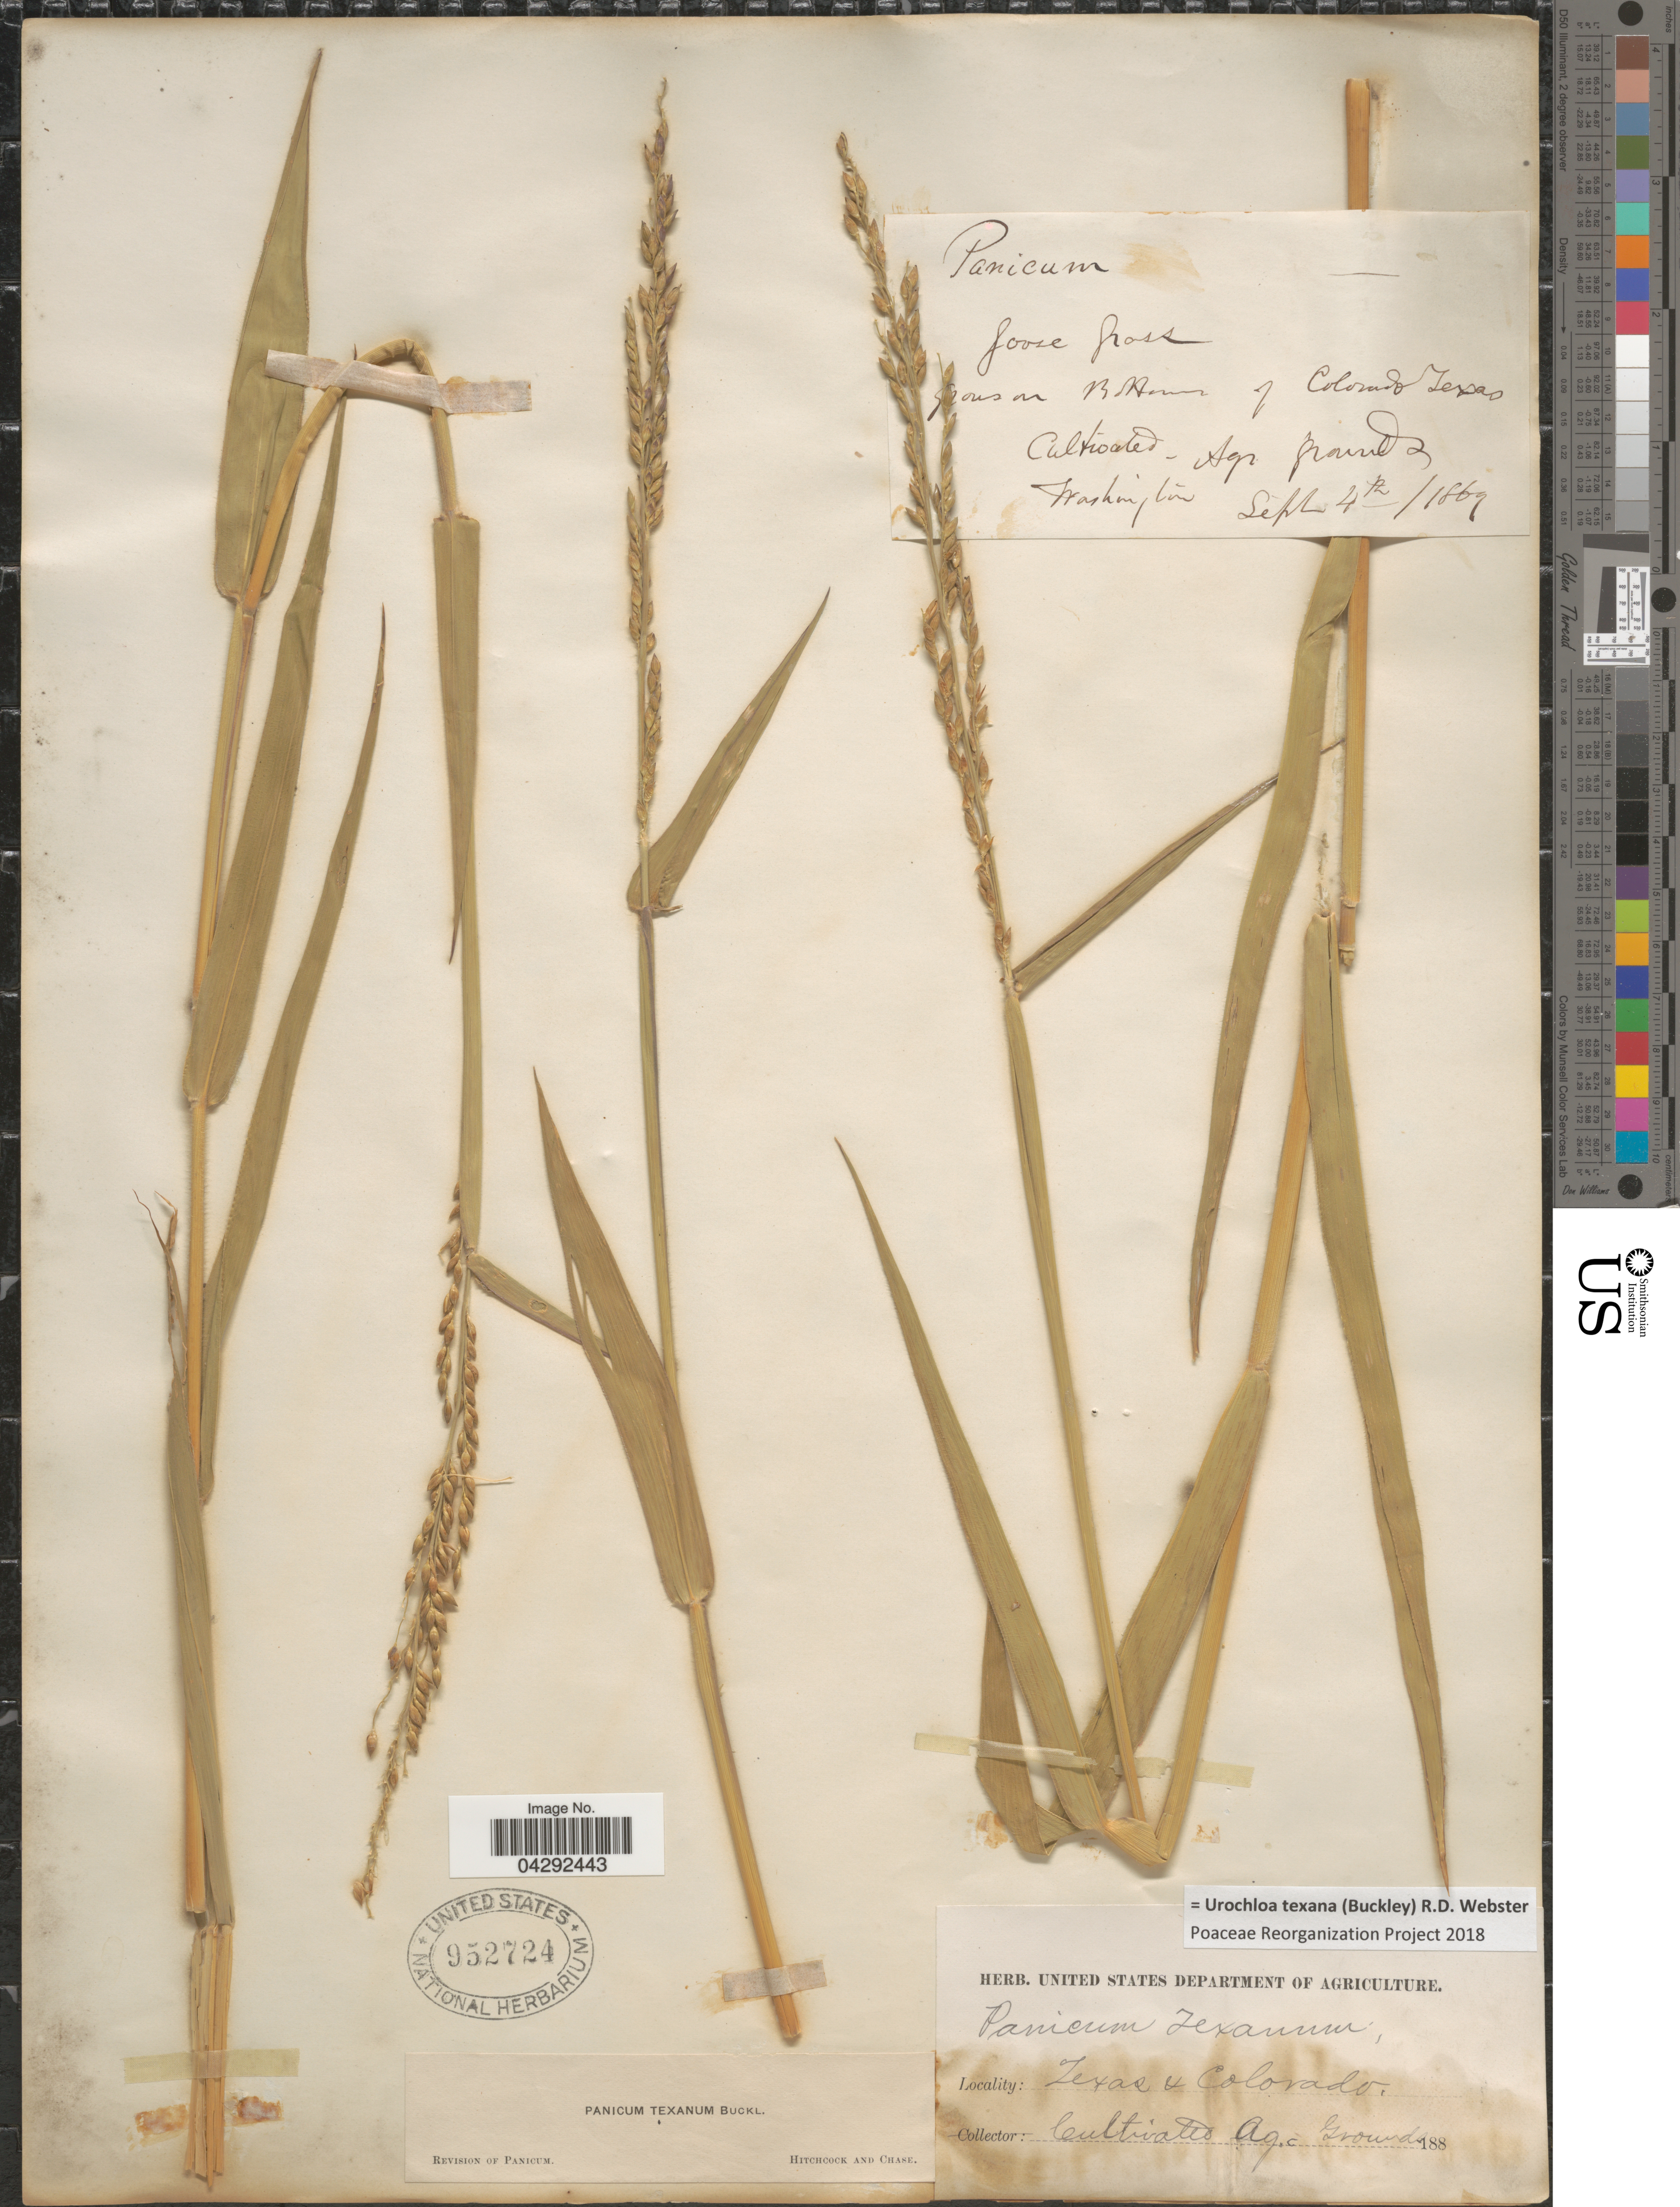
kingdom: Plantae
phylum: Tracheophyta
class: Liliopsida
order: Poales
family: Poaceae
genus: Urochloa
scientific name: Urochloa texana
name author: (Buckley) R.D. Webster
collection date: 1869-09-04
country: United States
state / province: District of Columbia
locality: Cultivated Agr. Grounds. Washington.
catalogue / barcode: US 952724